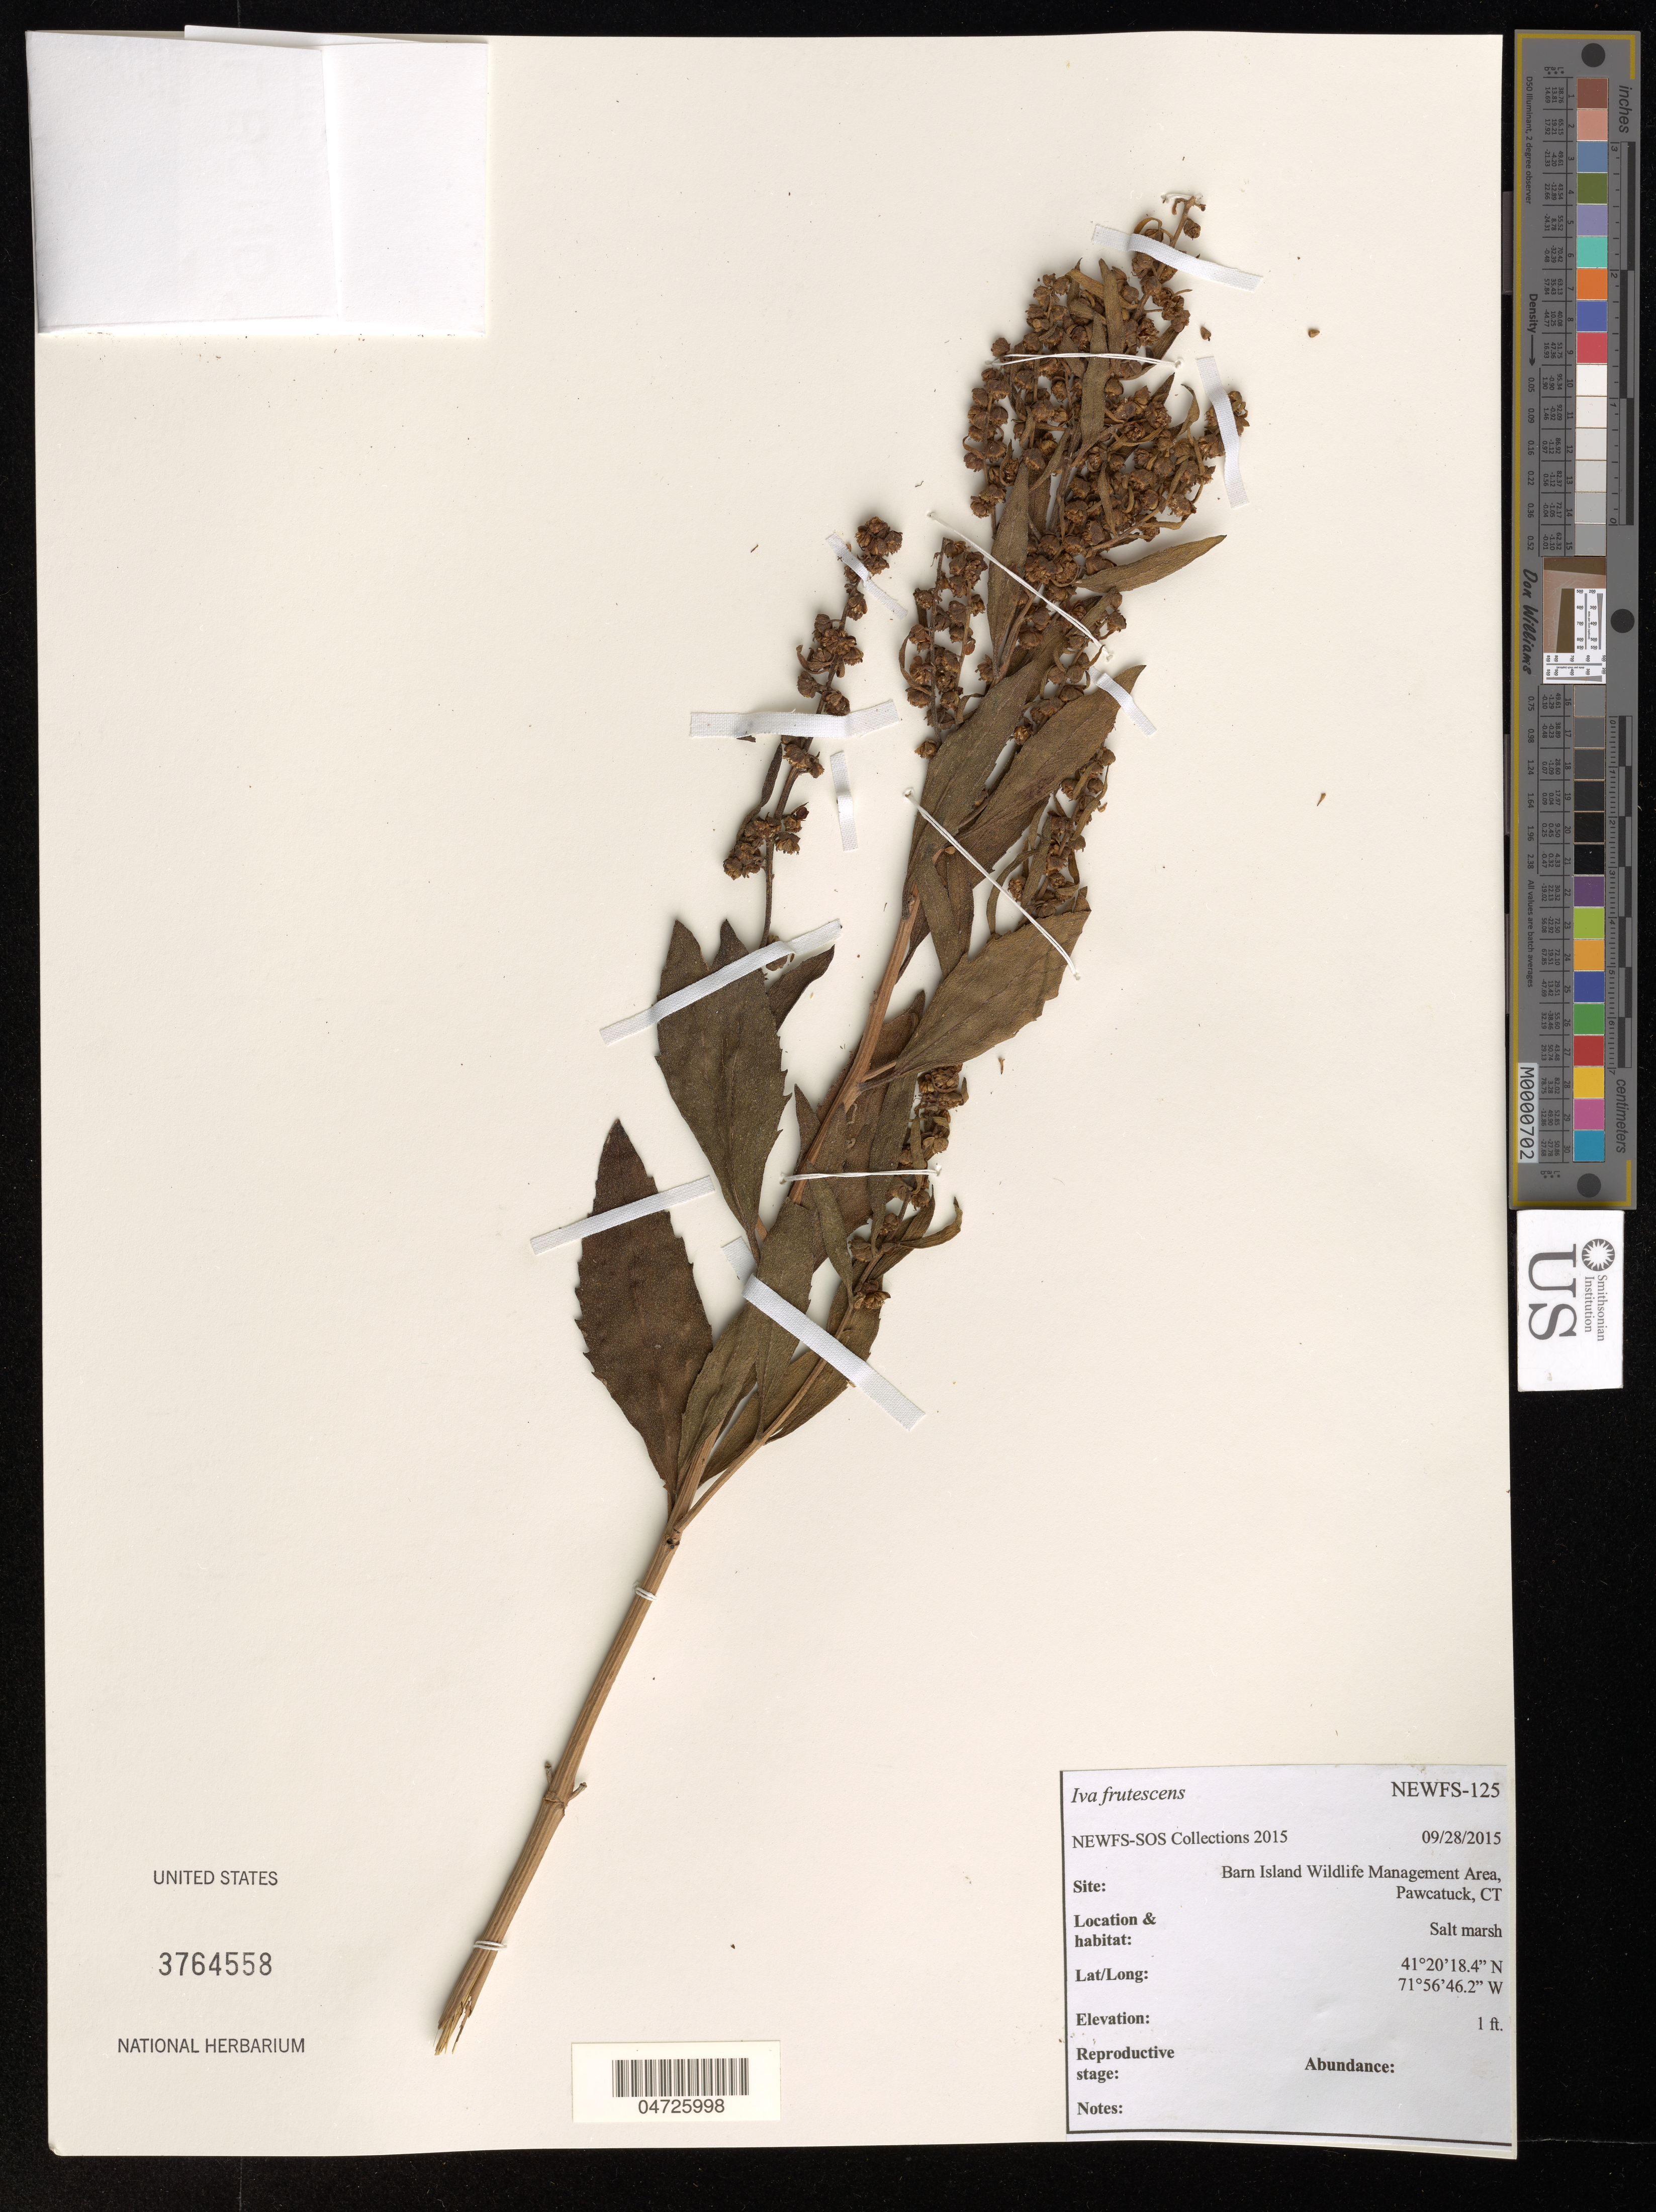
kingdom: Plantae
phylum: Tracheophyta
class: Magnoliopsida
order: Asterales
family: Asteraceae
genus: Iva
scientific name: Iva frutescens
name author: L.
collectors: NEWFS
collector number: NEWFS-125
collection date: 2015-09-28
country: United States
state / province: Connecticut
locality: Site: Barn Island Wildlife Management Area, Pawcatuck.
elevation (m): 0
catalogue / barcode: US 3764558